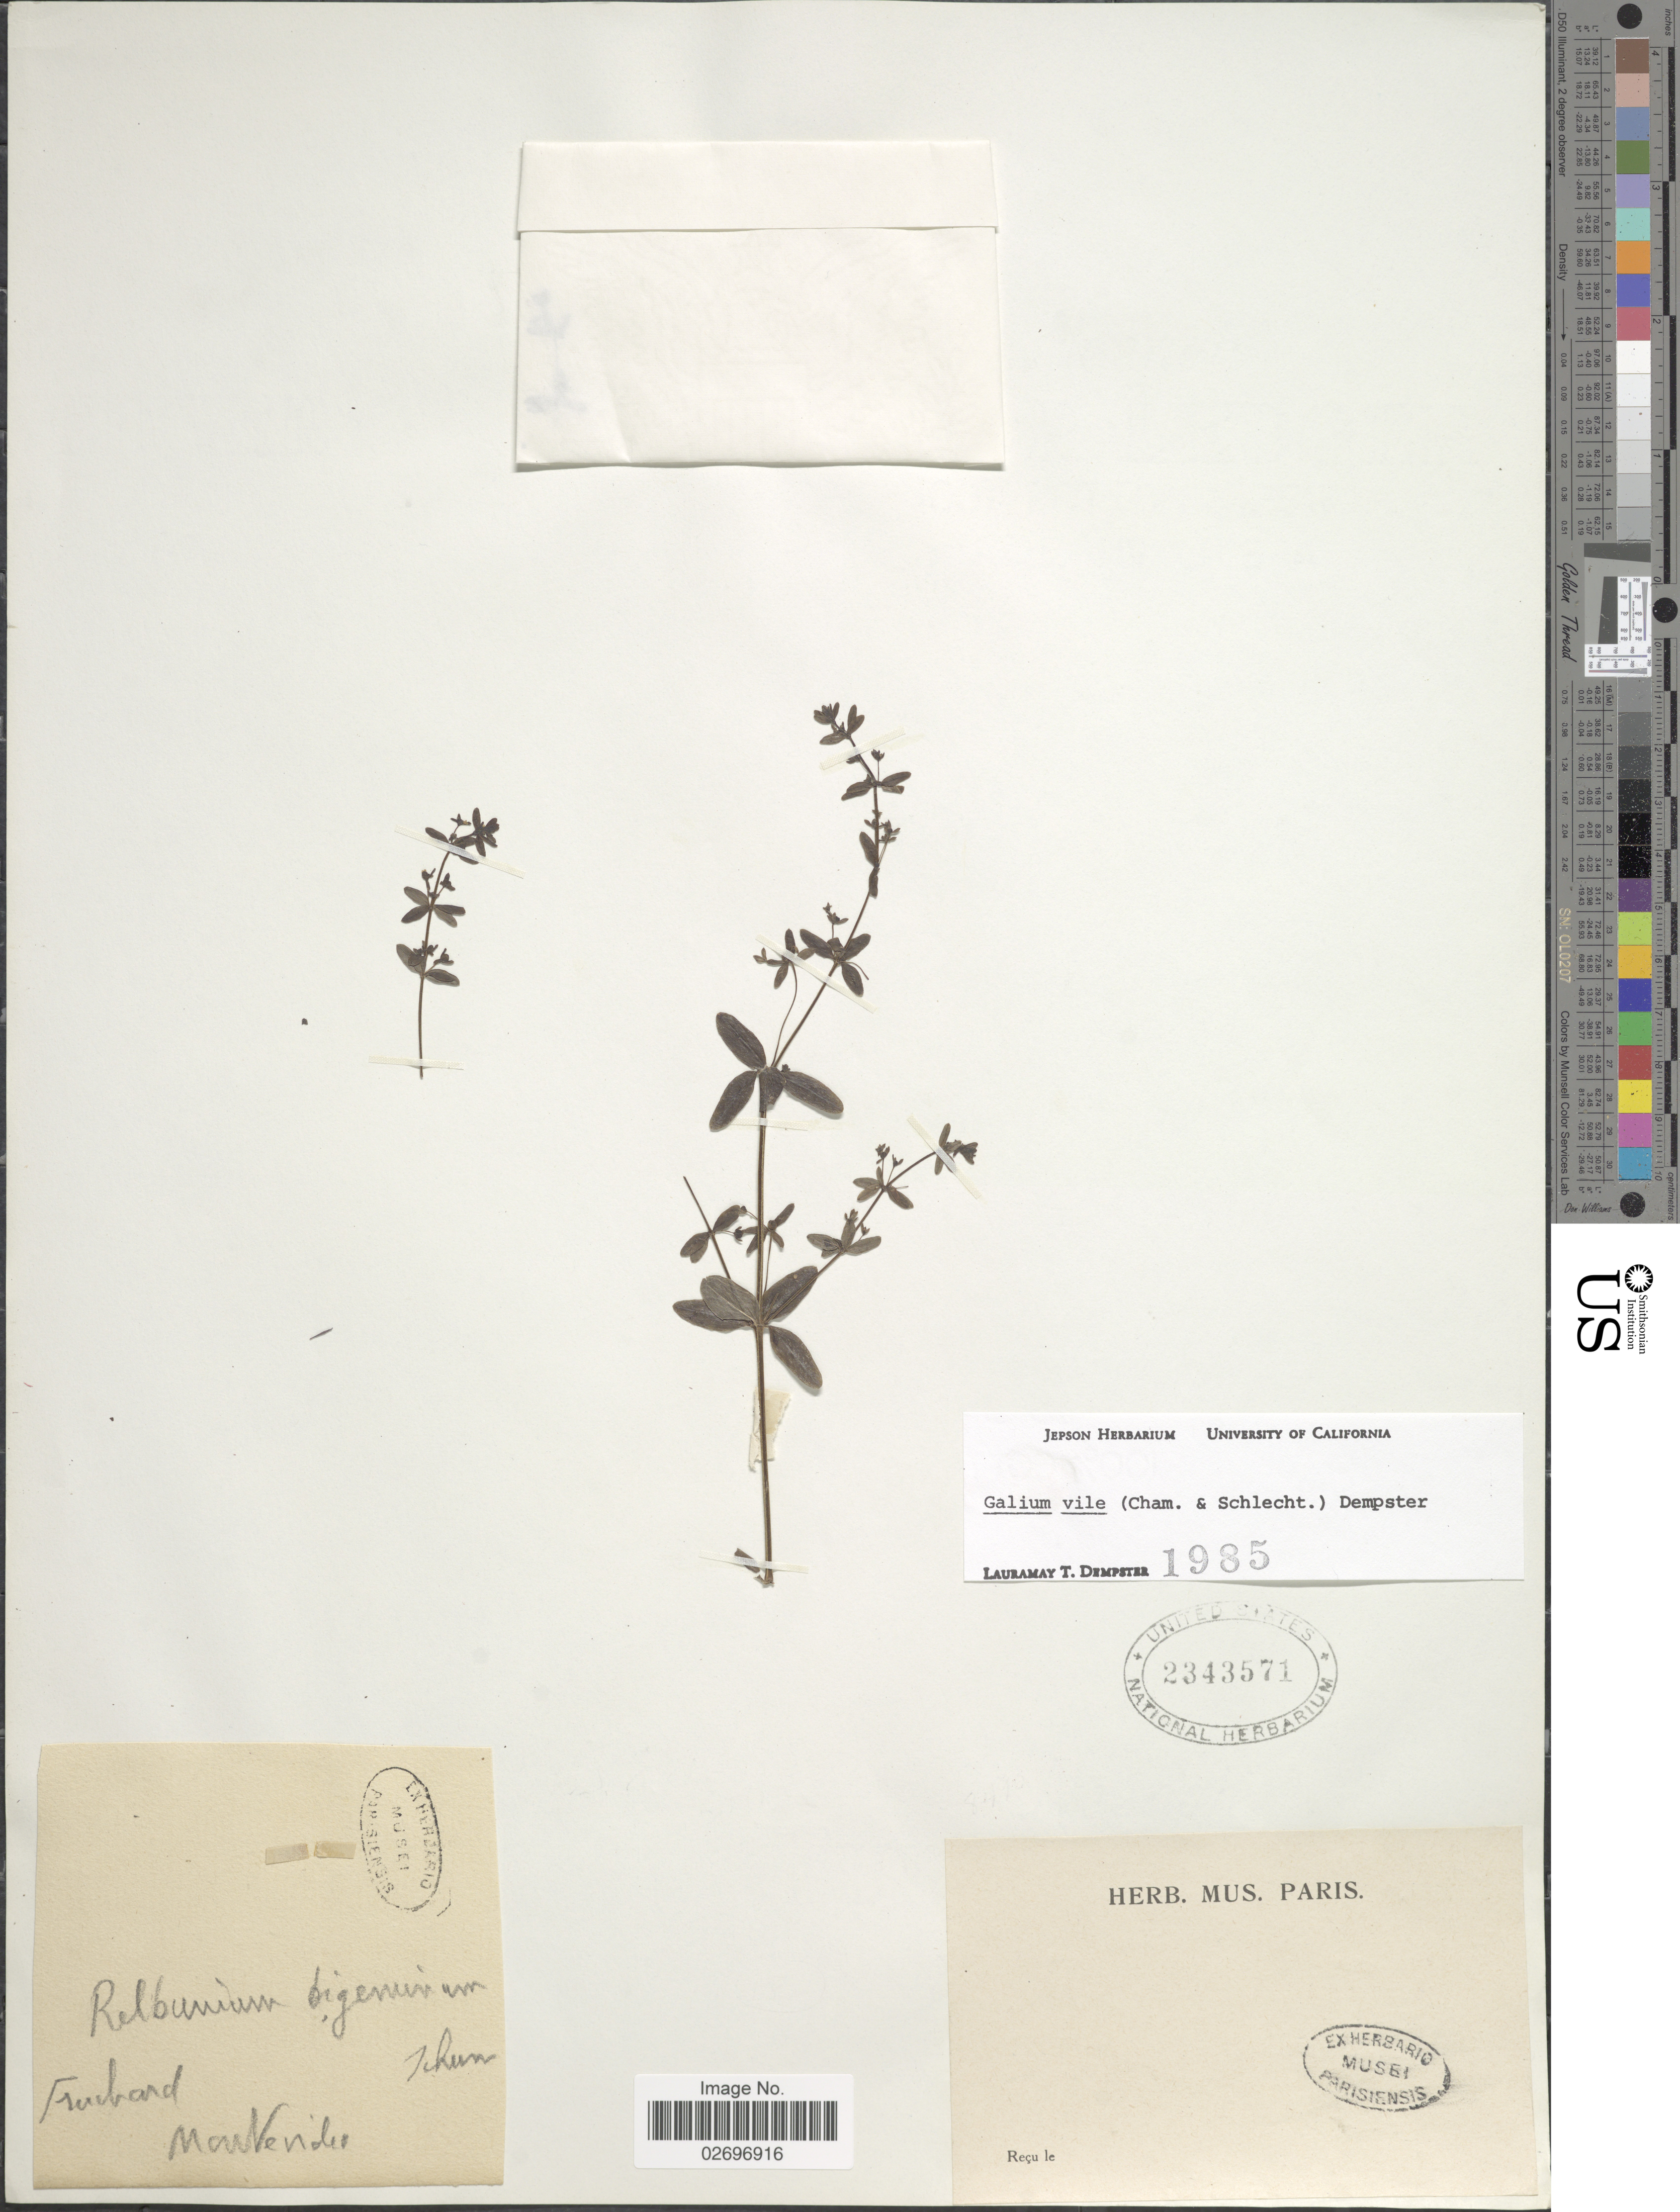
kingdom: Plantae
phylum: Tracheophyta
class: Magnoliopsida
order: Gentianales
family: Rubiaceae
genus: Galium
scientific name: Galium vile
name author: (Cham. & Schltdl.) Dempster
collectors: -. Fruchard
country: Uruguay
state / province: Montevideo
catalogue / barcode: US 2343571